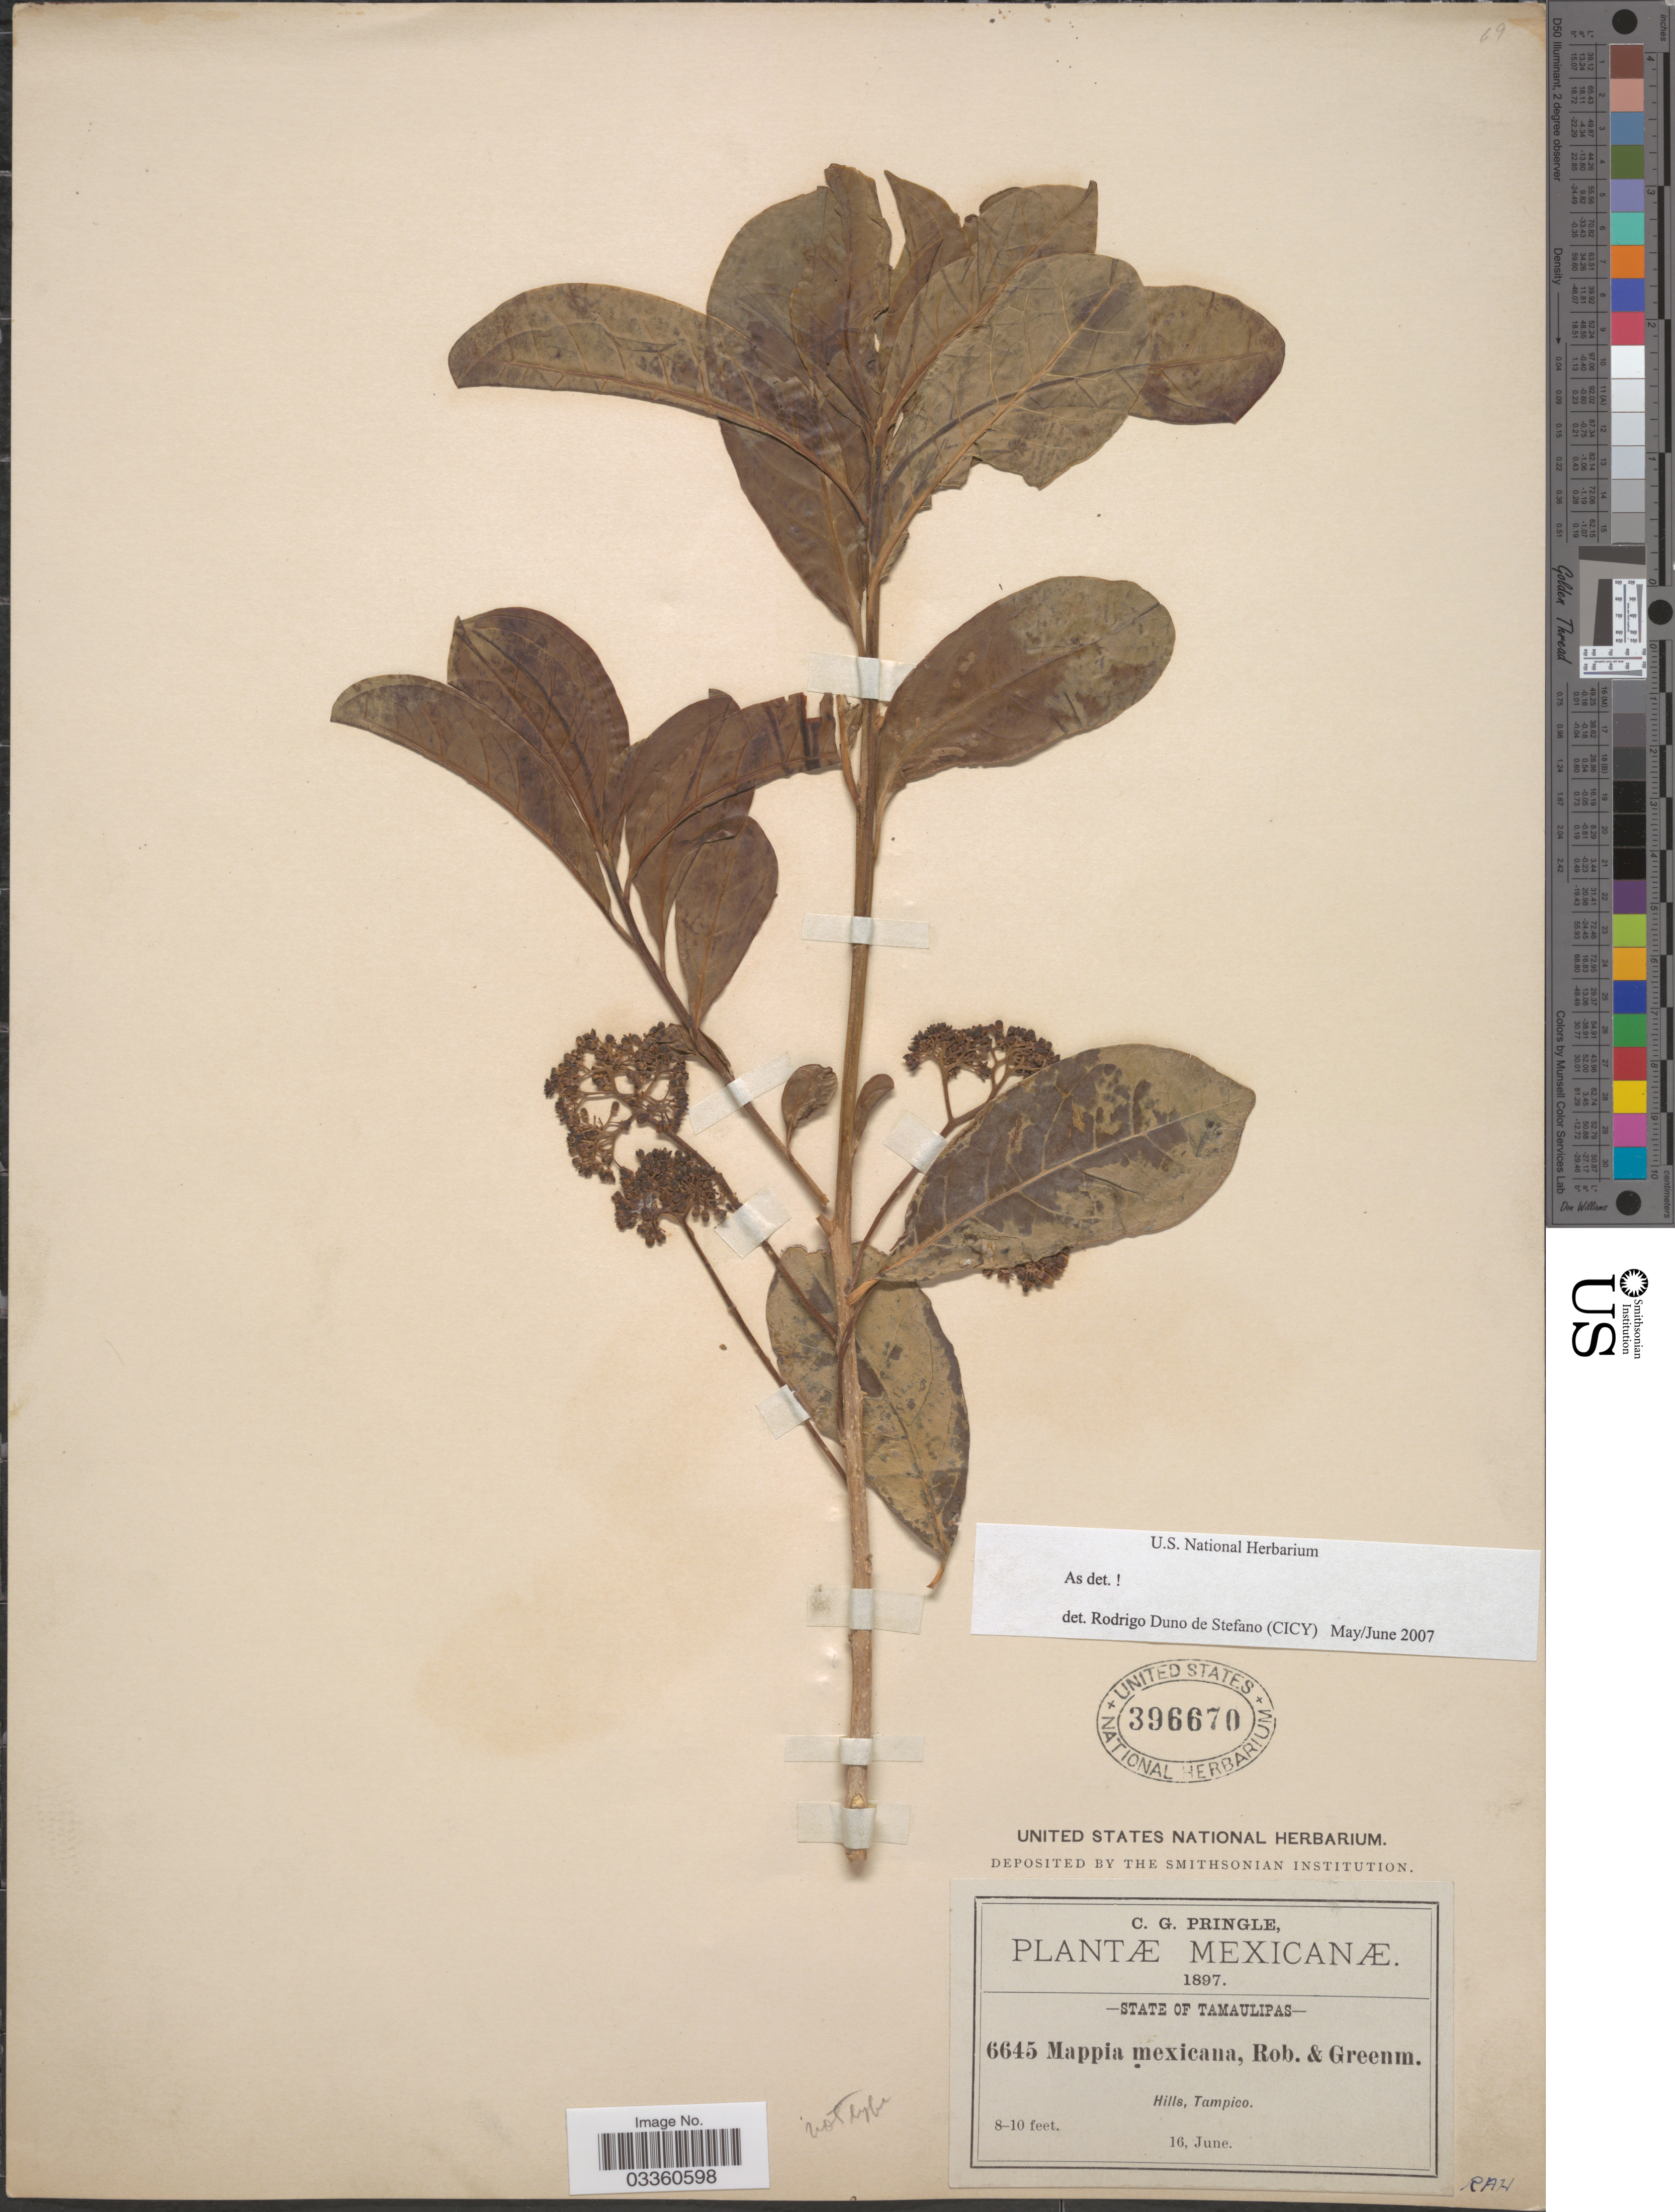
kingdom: Plantae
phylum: Tracheophyta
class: Magnoliopsida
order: Icacinales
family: Icacinaceae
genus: Mappia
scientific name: Mappia mexicana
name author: B.L. Rob. & Greenm.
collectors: C. G. Pringle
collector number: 6645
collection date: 1897-06-16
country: Mexico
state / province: Tamaulipas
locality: Tampico.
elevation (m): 2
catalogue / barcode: US 396670